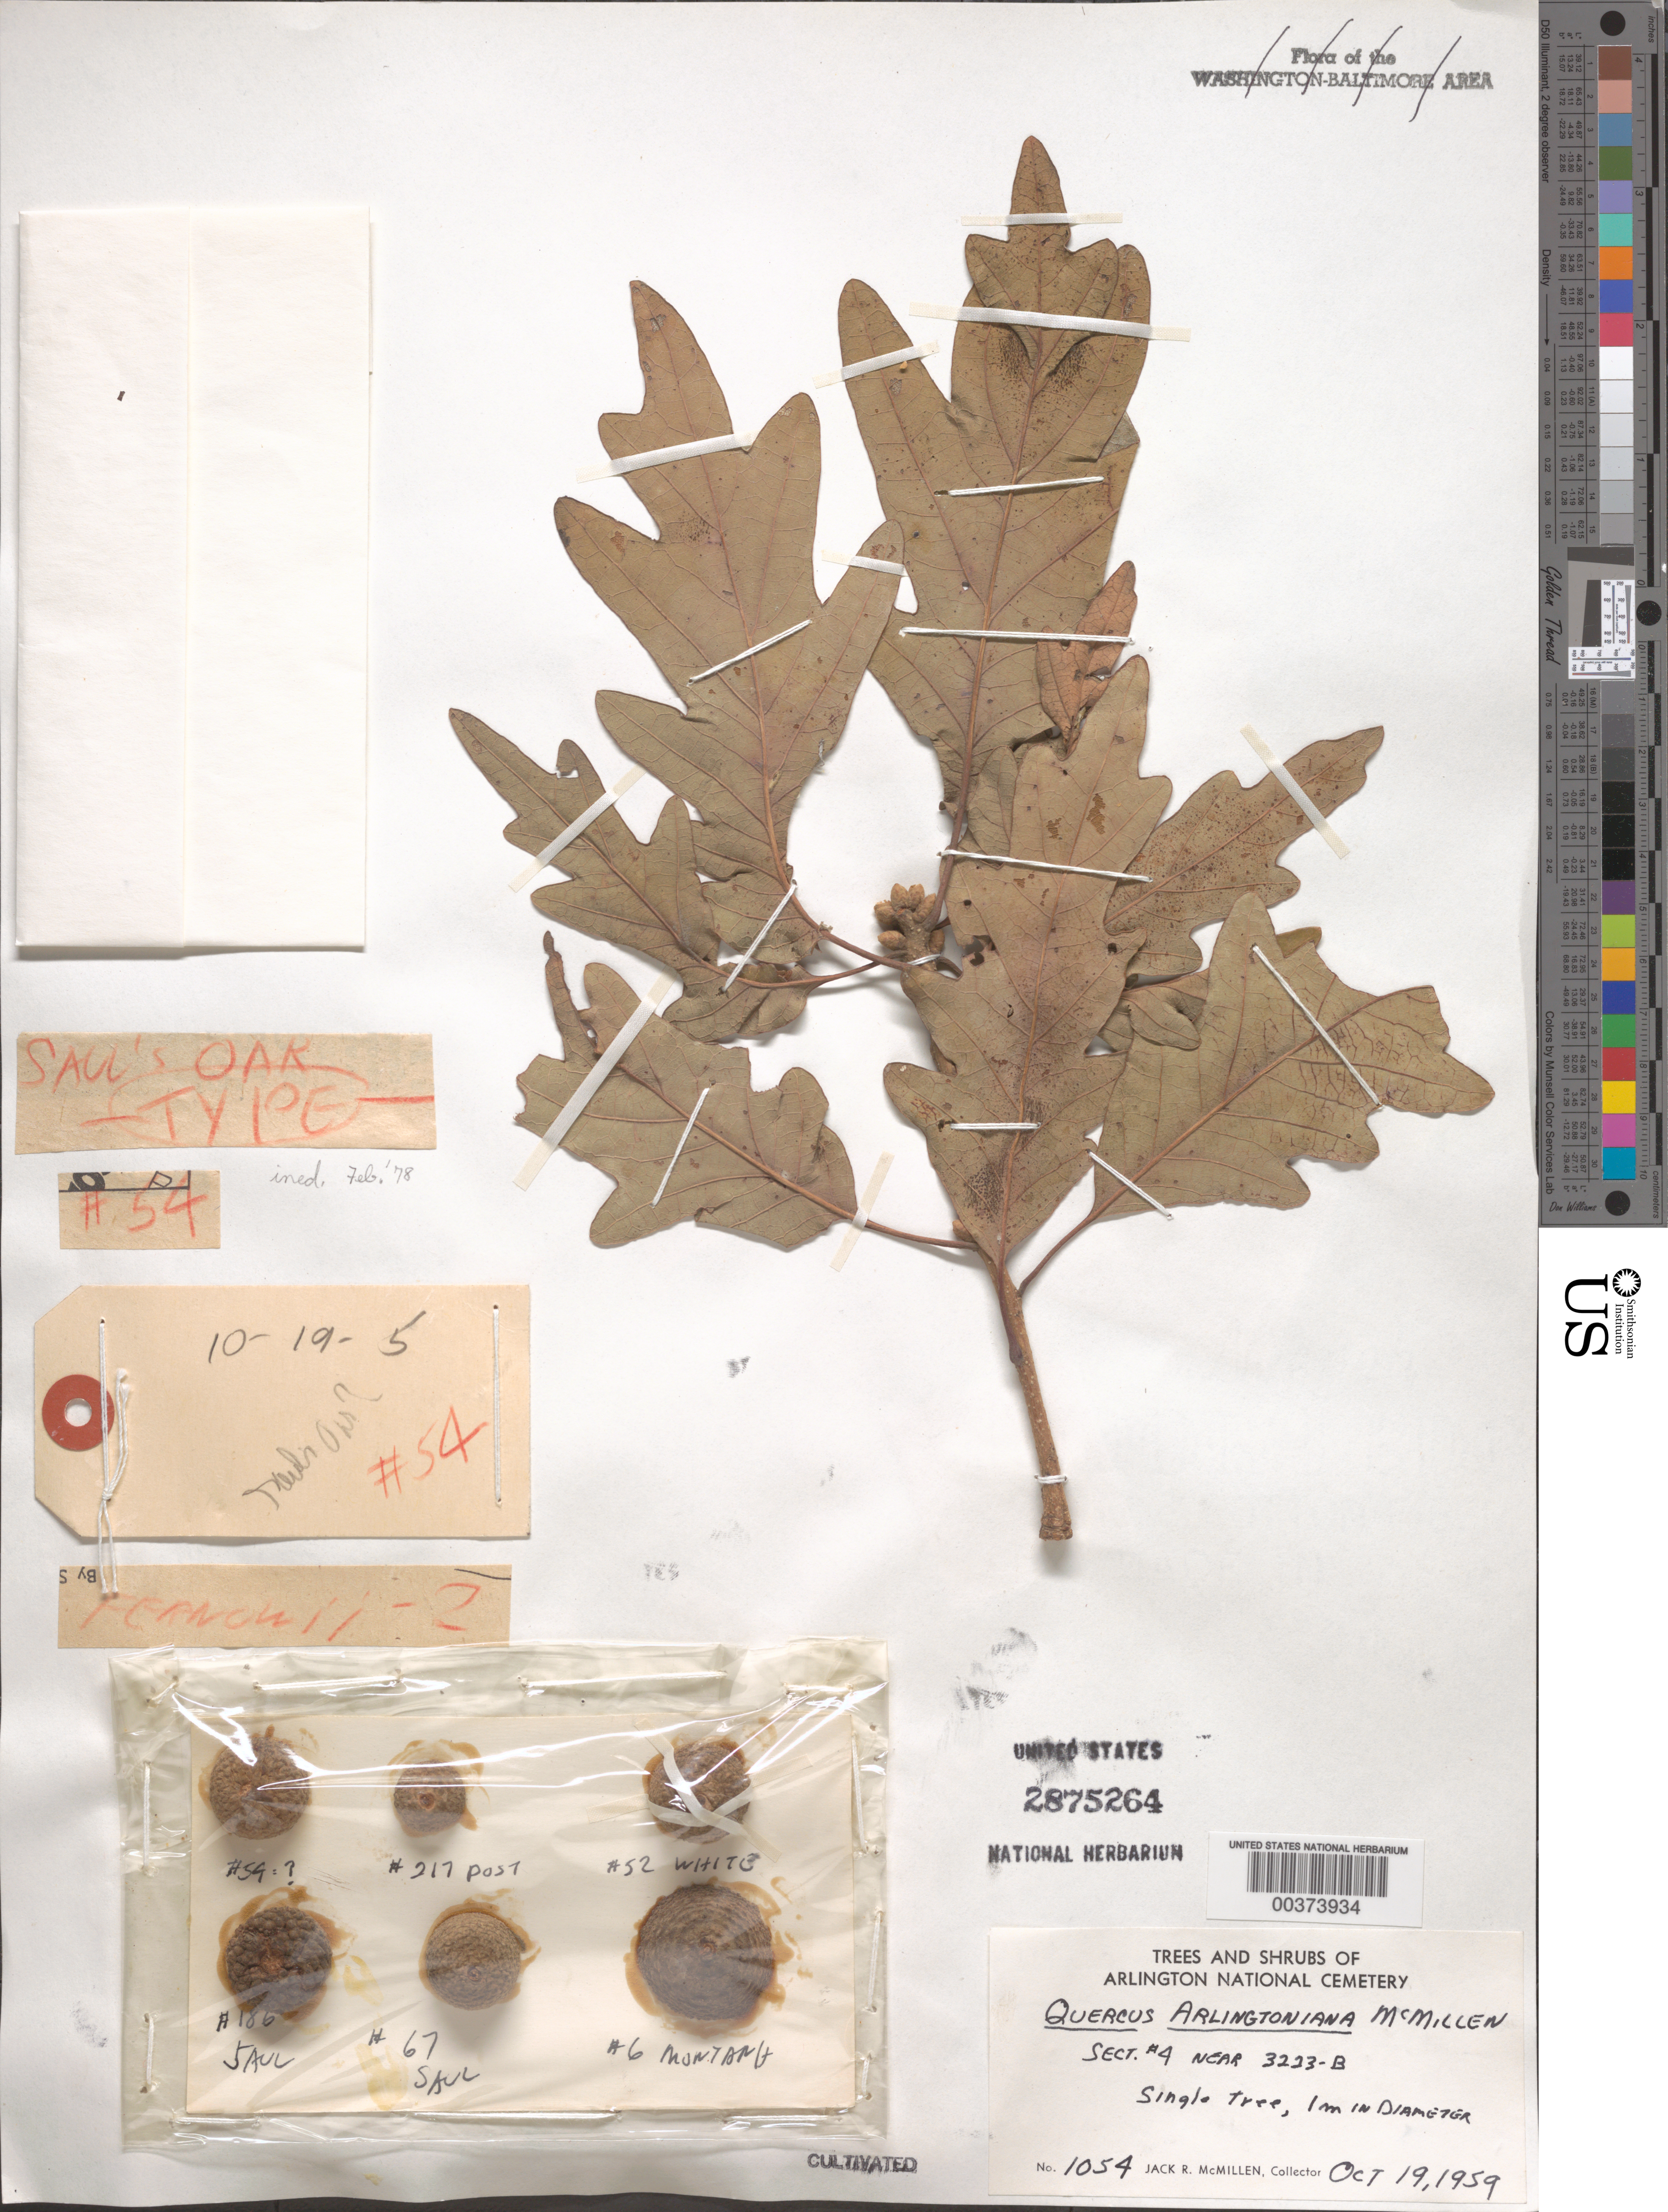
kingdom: Plantae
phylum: Tracheophyta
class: Magnoliopsida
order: Fagales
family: Fagaceae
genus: Quercus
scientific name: Quercus x arlingtoniana McMillen ined.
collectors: J. McMillen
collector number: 1054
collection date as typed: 19 Oct 1959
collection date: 1959-10-19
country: United States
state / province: Virginia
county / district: Arlington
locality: Arlington National Cemetery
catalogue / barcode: US 2875264